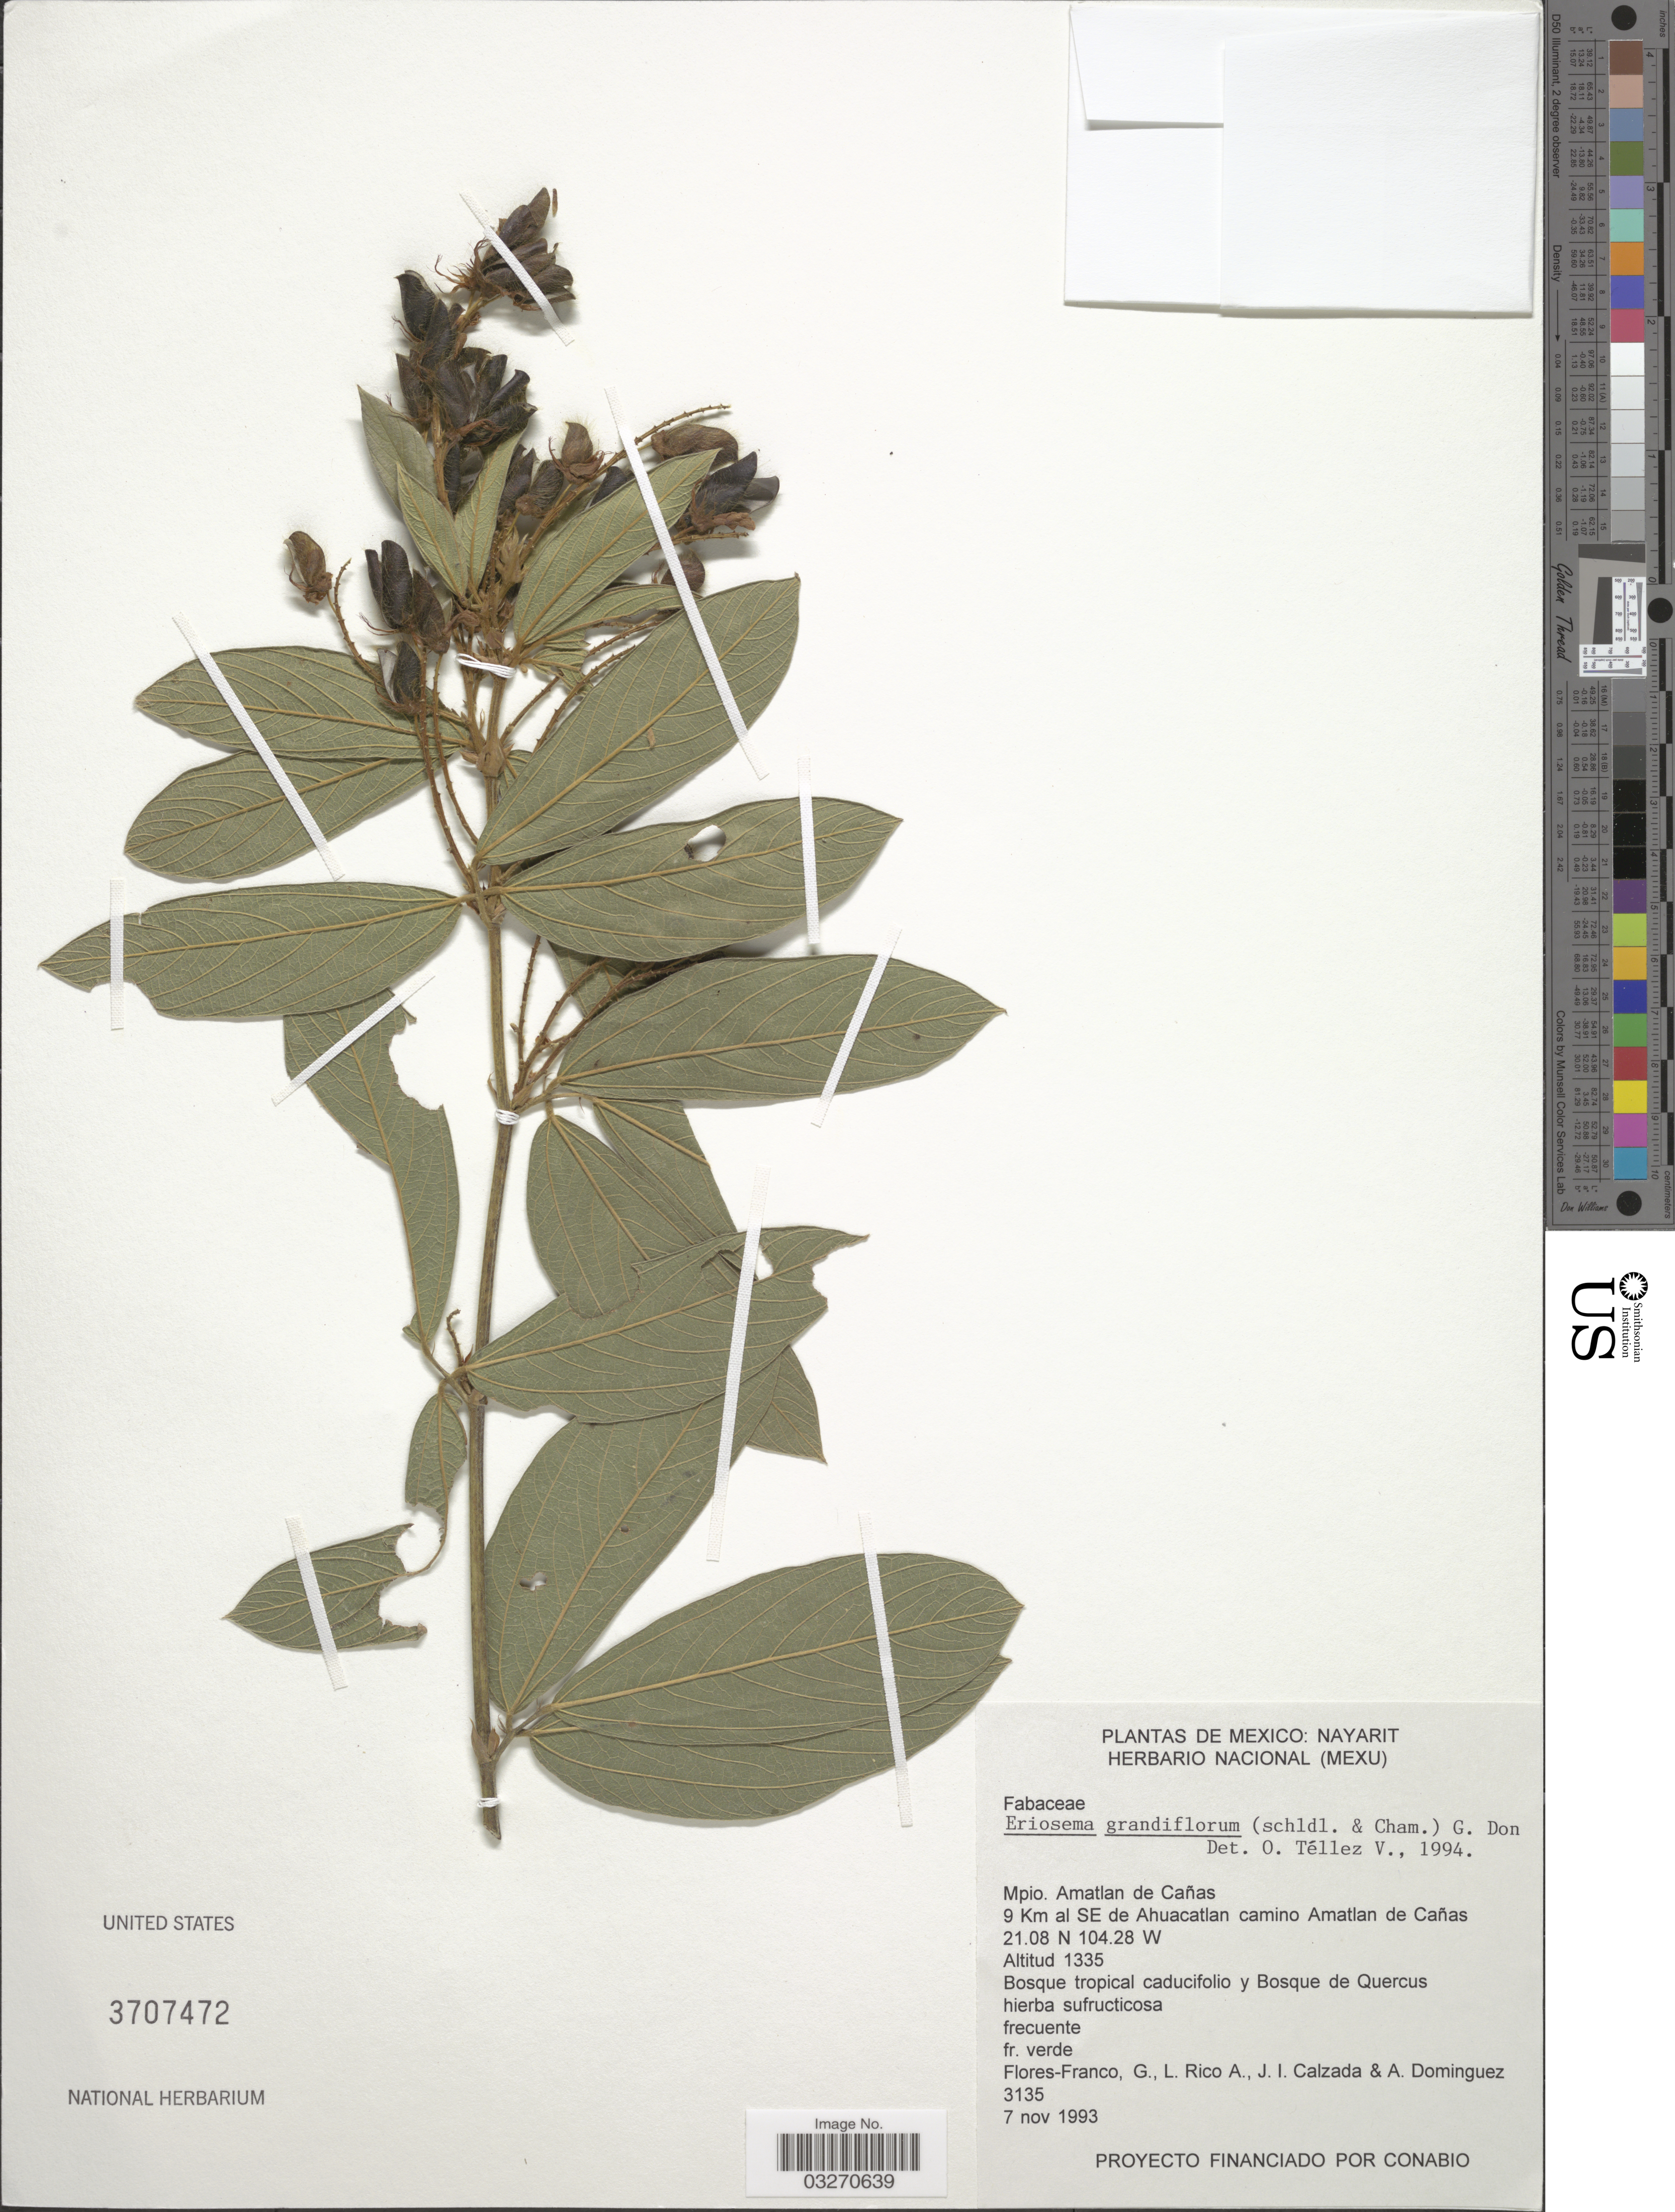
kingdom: Plantae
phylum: Tracheophyta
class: Magnoliopsida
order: Fabales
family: Fabaceae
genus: Eriosema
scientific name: Eriosema grandiflorum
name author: (Schltdl. & Cham.) G. Don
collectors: G. Flores F., M. Rico Arce, J. I. Calzada & A. Dominguez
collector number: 3135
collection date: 1993-11-07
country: Mexico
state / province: Nayarit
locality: Mpio. Amatlan de Cañas. 9 Km al SE de Ahuacatlan camino Amatlan de Cañas.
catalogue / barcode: US 3707472